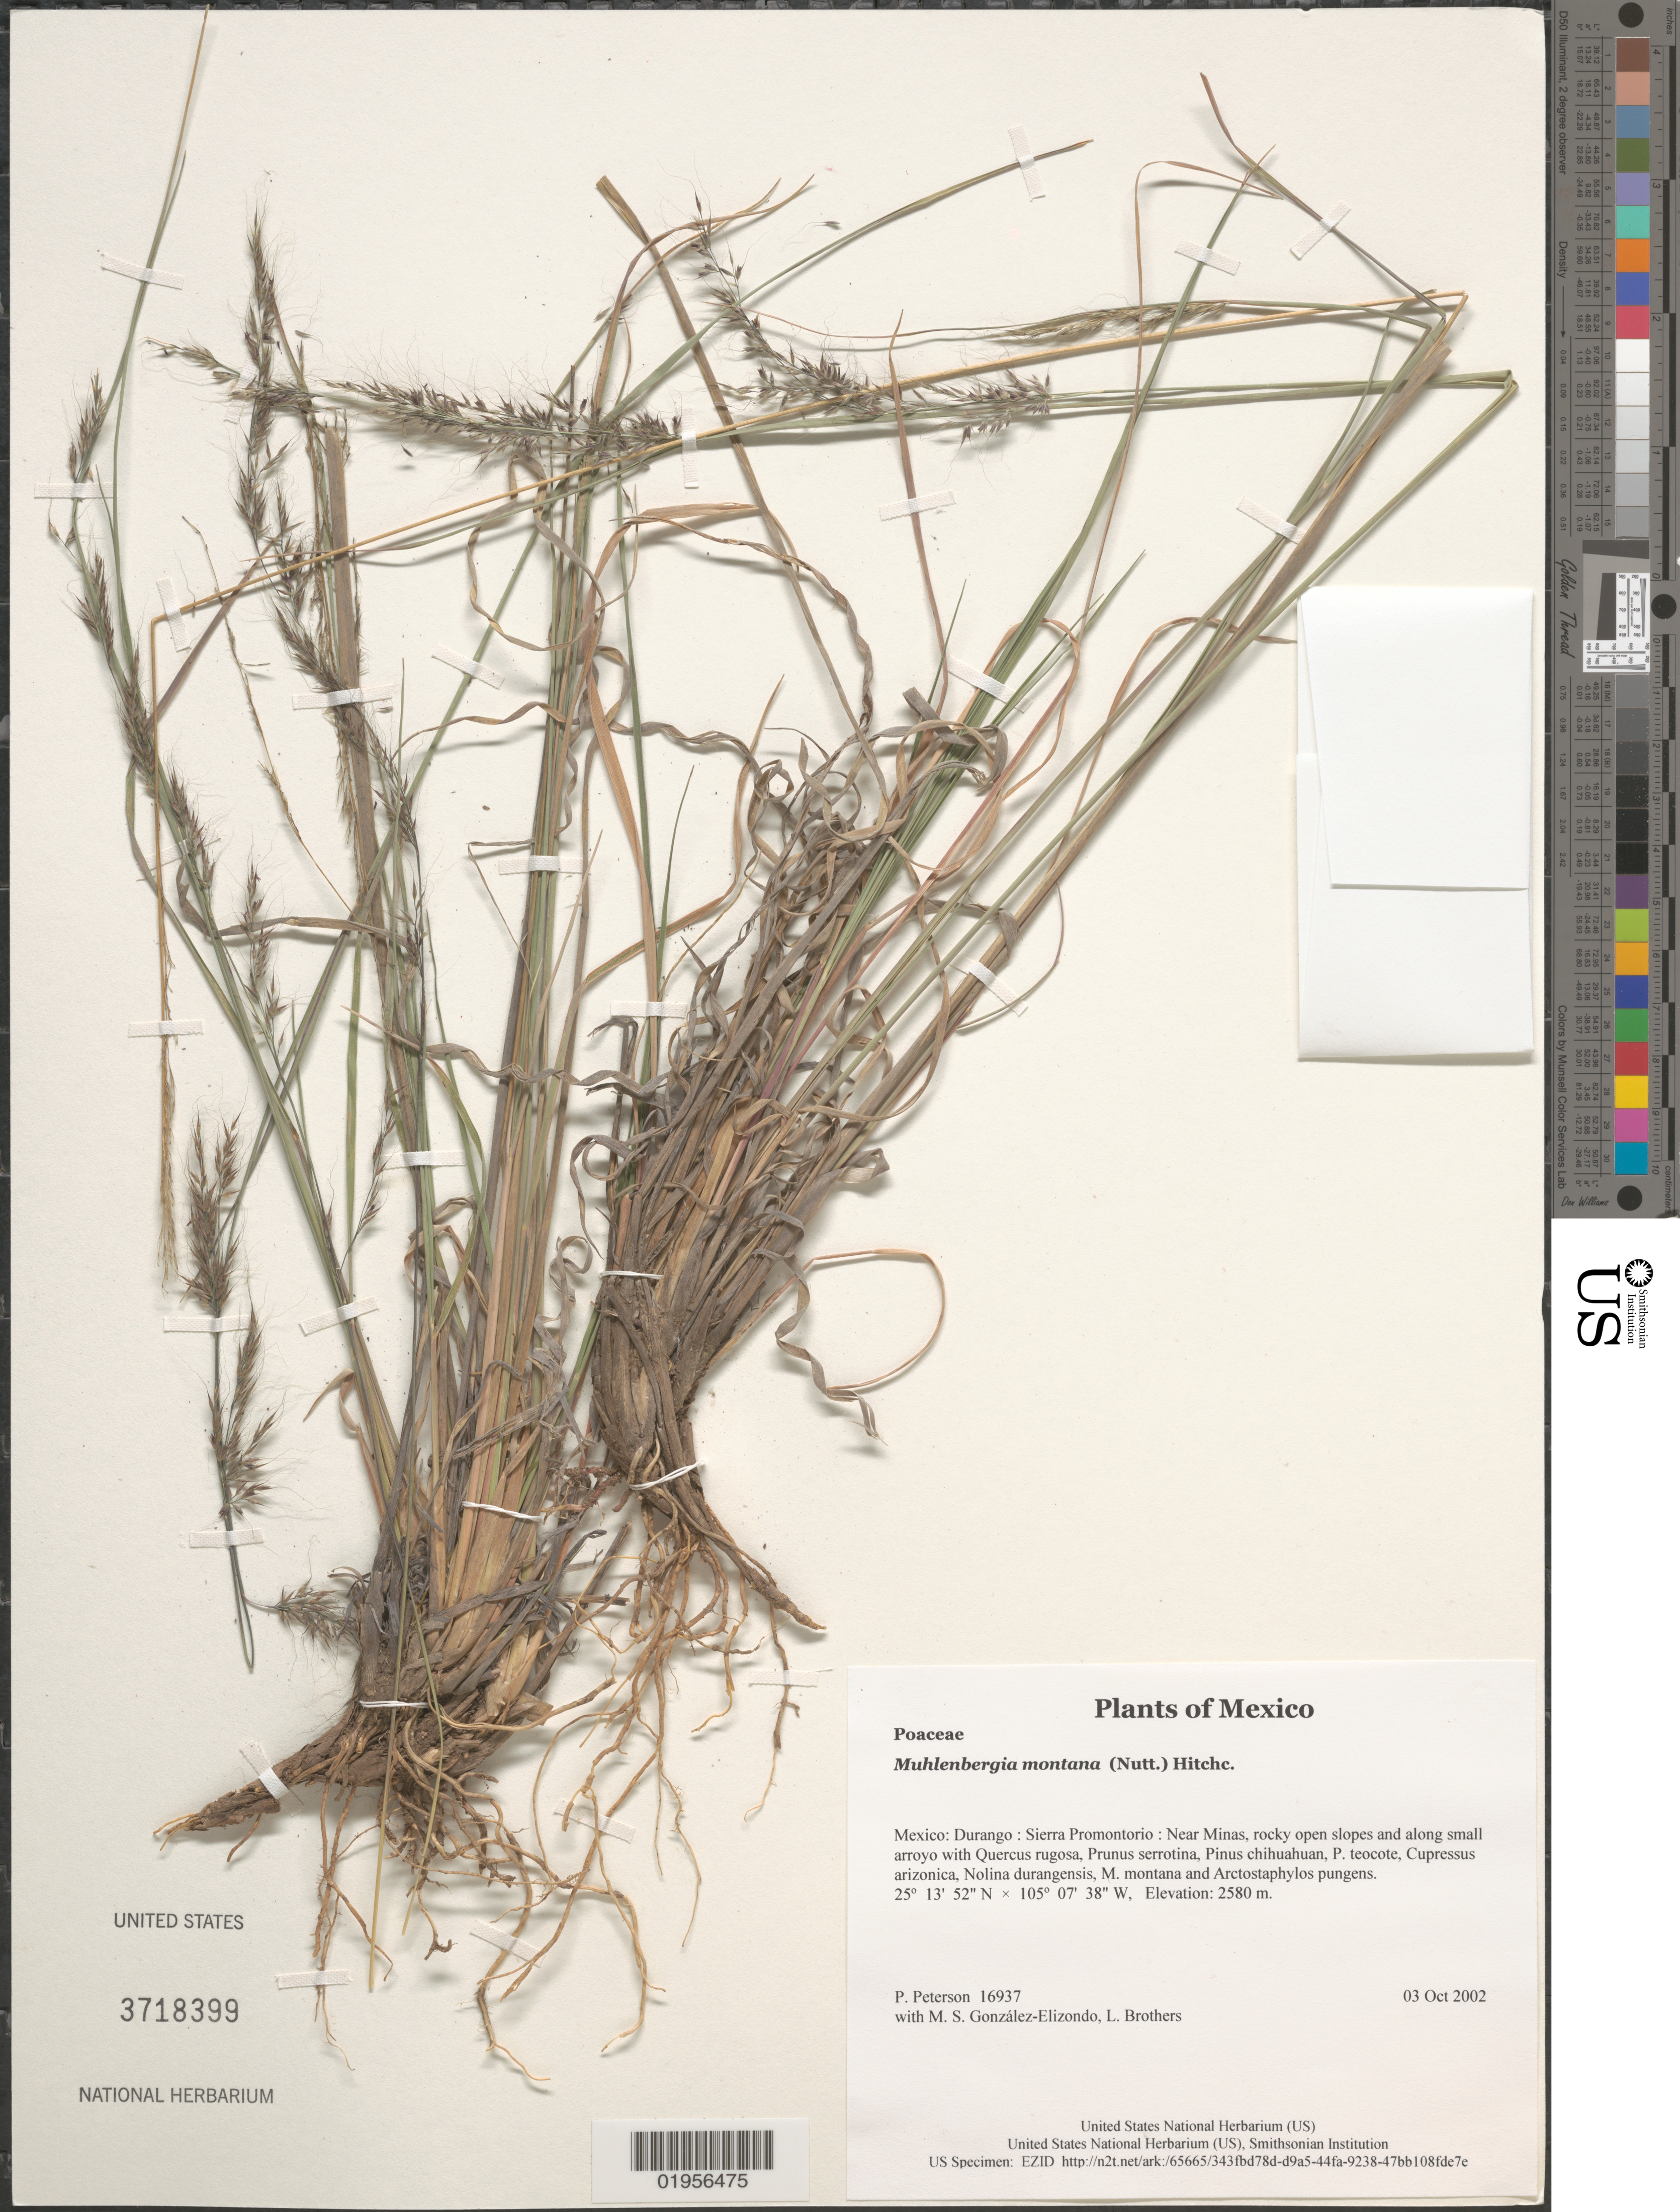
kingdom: Plantae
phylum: Tracheophyta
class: Liliopsida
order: Poales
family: Poaceae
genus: Muhlenbergia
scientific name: Muhlenbergia montana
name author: (Nutt.) Hitchc.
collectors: P. M. Peterson, M. S. González-Elizondo & L. E. Brothers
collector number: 16937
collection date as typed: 03 Oct 2002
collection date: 2002-10-03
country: Mexico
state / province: Durango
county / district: Sierra Promontorio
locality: Near Minas, rocky open slopes and along small arroyo with Quercus rugosa, Prunus serrotina, Pinus chihuahuan, P. teocote, Cupressus arizonica, Nolina durangensis, M. montana and Arctostaphylos pungens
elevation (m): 2580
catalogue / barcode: US 3718399